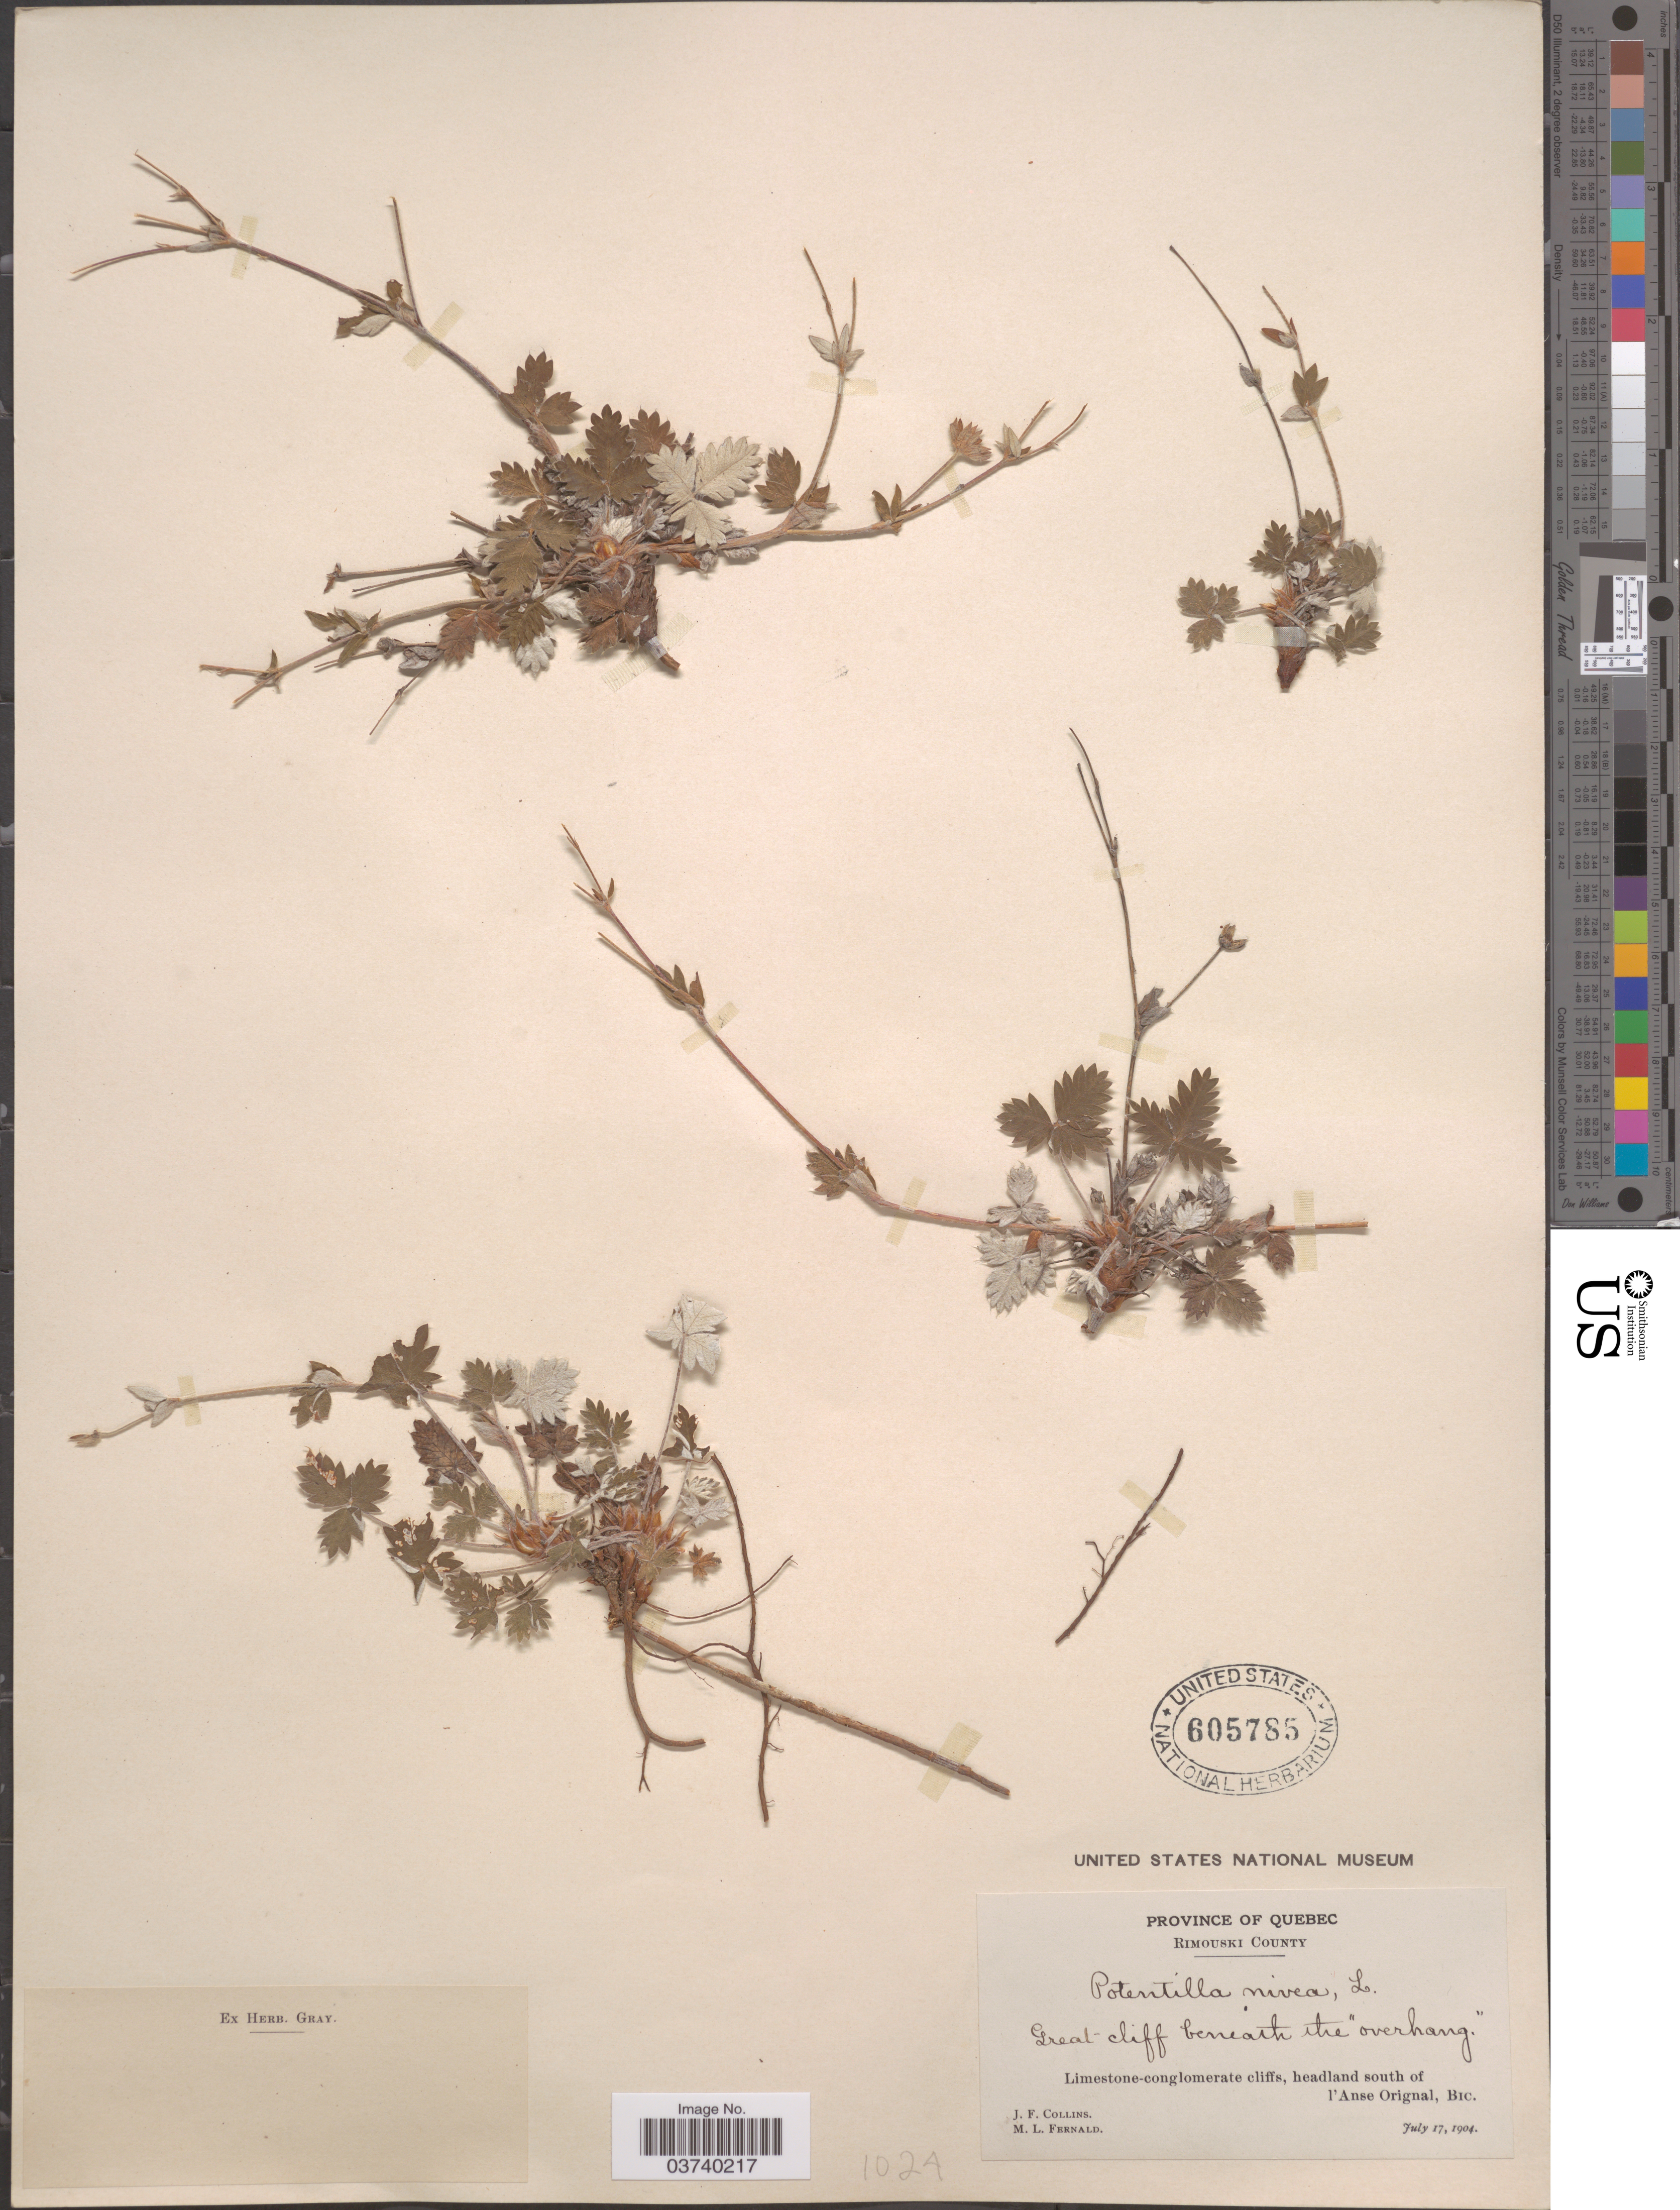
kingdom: Plantae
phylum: Tracheophyta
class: Magnoliopsida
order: Rosales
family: Rosaceae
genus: Potentilla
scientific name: Potentilla nivea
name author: L.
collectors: J. Collins & M. L. Fernald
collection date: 1904-07-17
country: Canada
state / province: Quebec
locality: Rimouski County. Great cliff beneath the "overhang". Headland south of l'Anse Orignal, Bic.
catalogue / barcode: US 605785